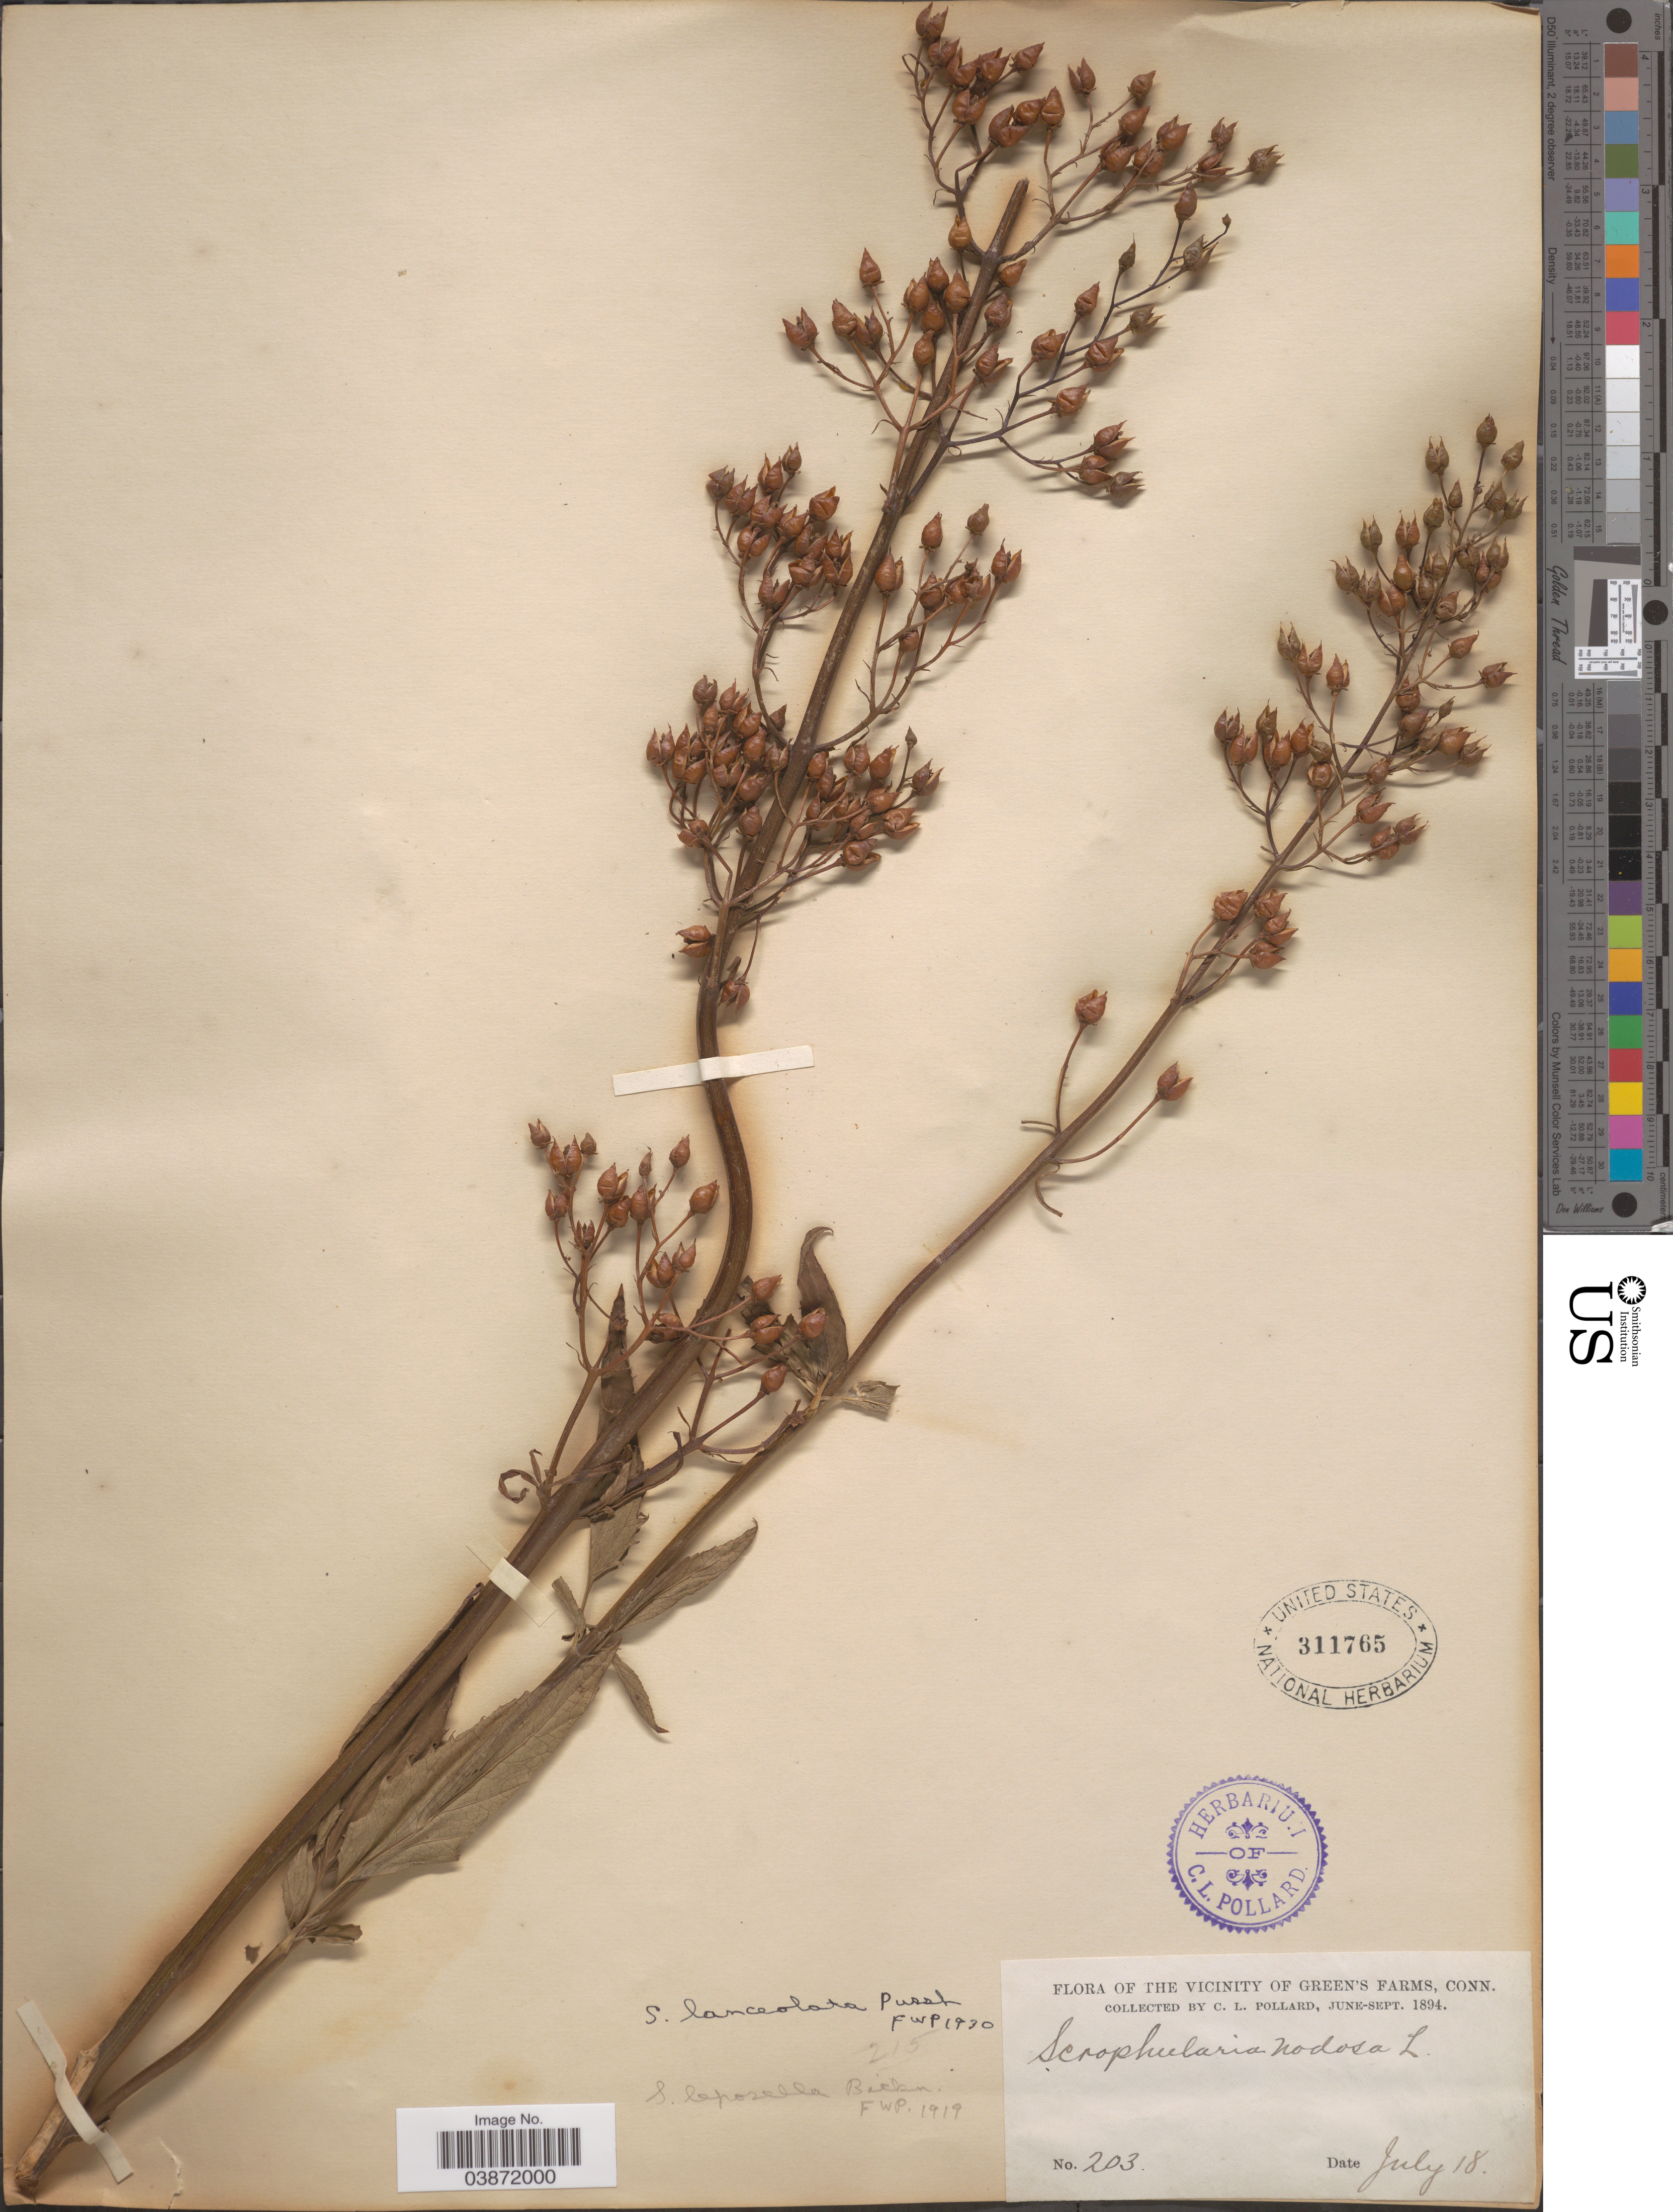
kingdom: Plantae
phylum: Tracheophyta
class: Magnoliopsida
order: Lamiales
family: Scrophulariaceae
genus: Scrophularia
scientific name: Scrophularia lanceolata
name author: Pursh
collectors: C. L. Pollard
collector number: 203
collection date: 1894-07-18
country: United States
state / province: Connecticut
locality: The Vicinity of Green's Farms.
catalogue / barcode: US 311765